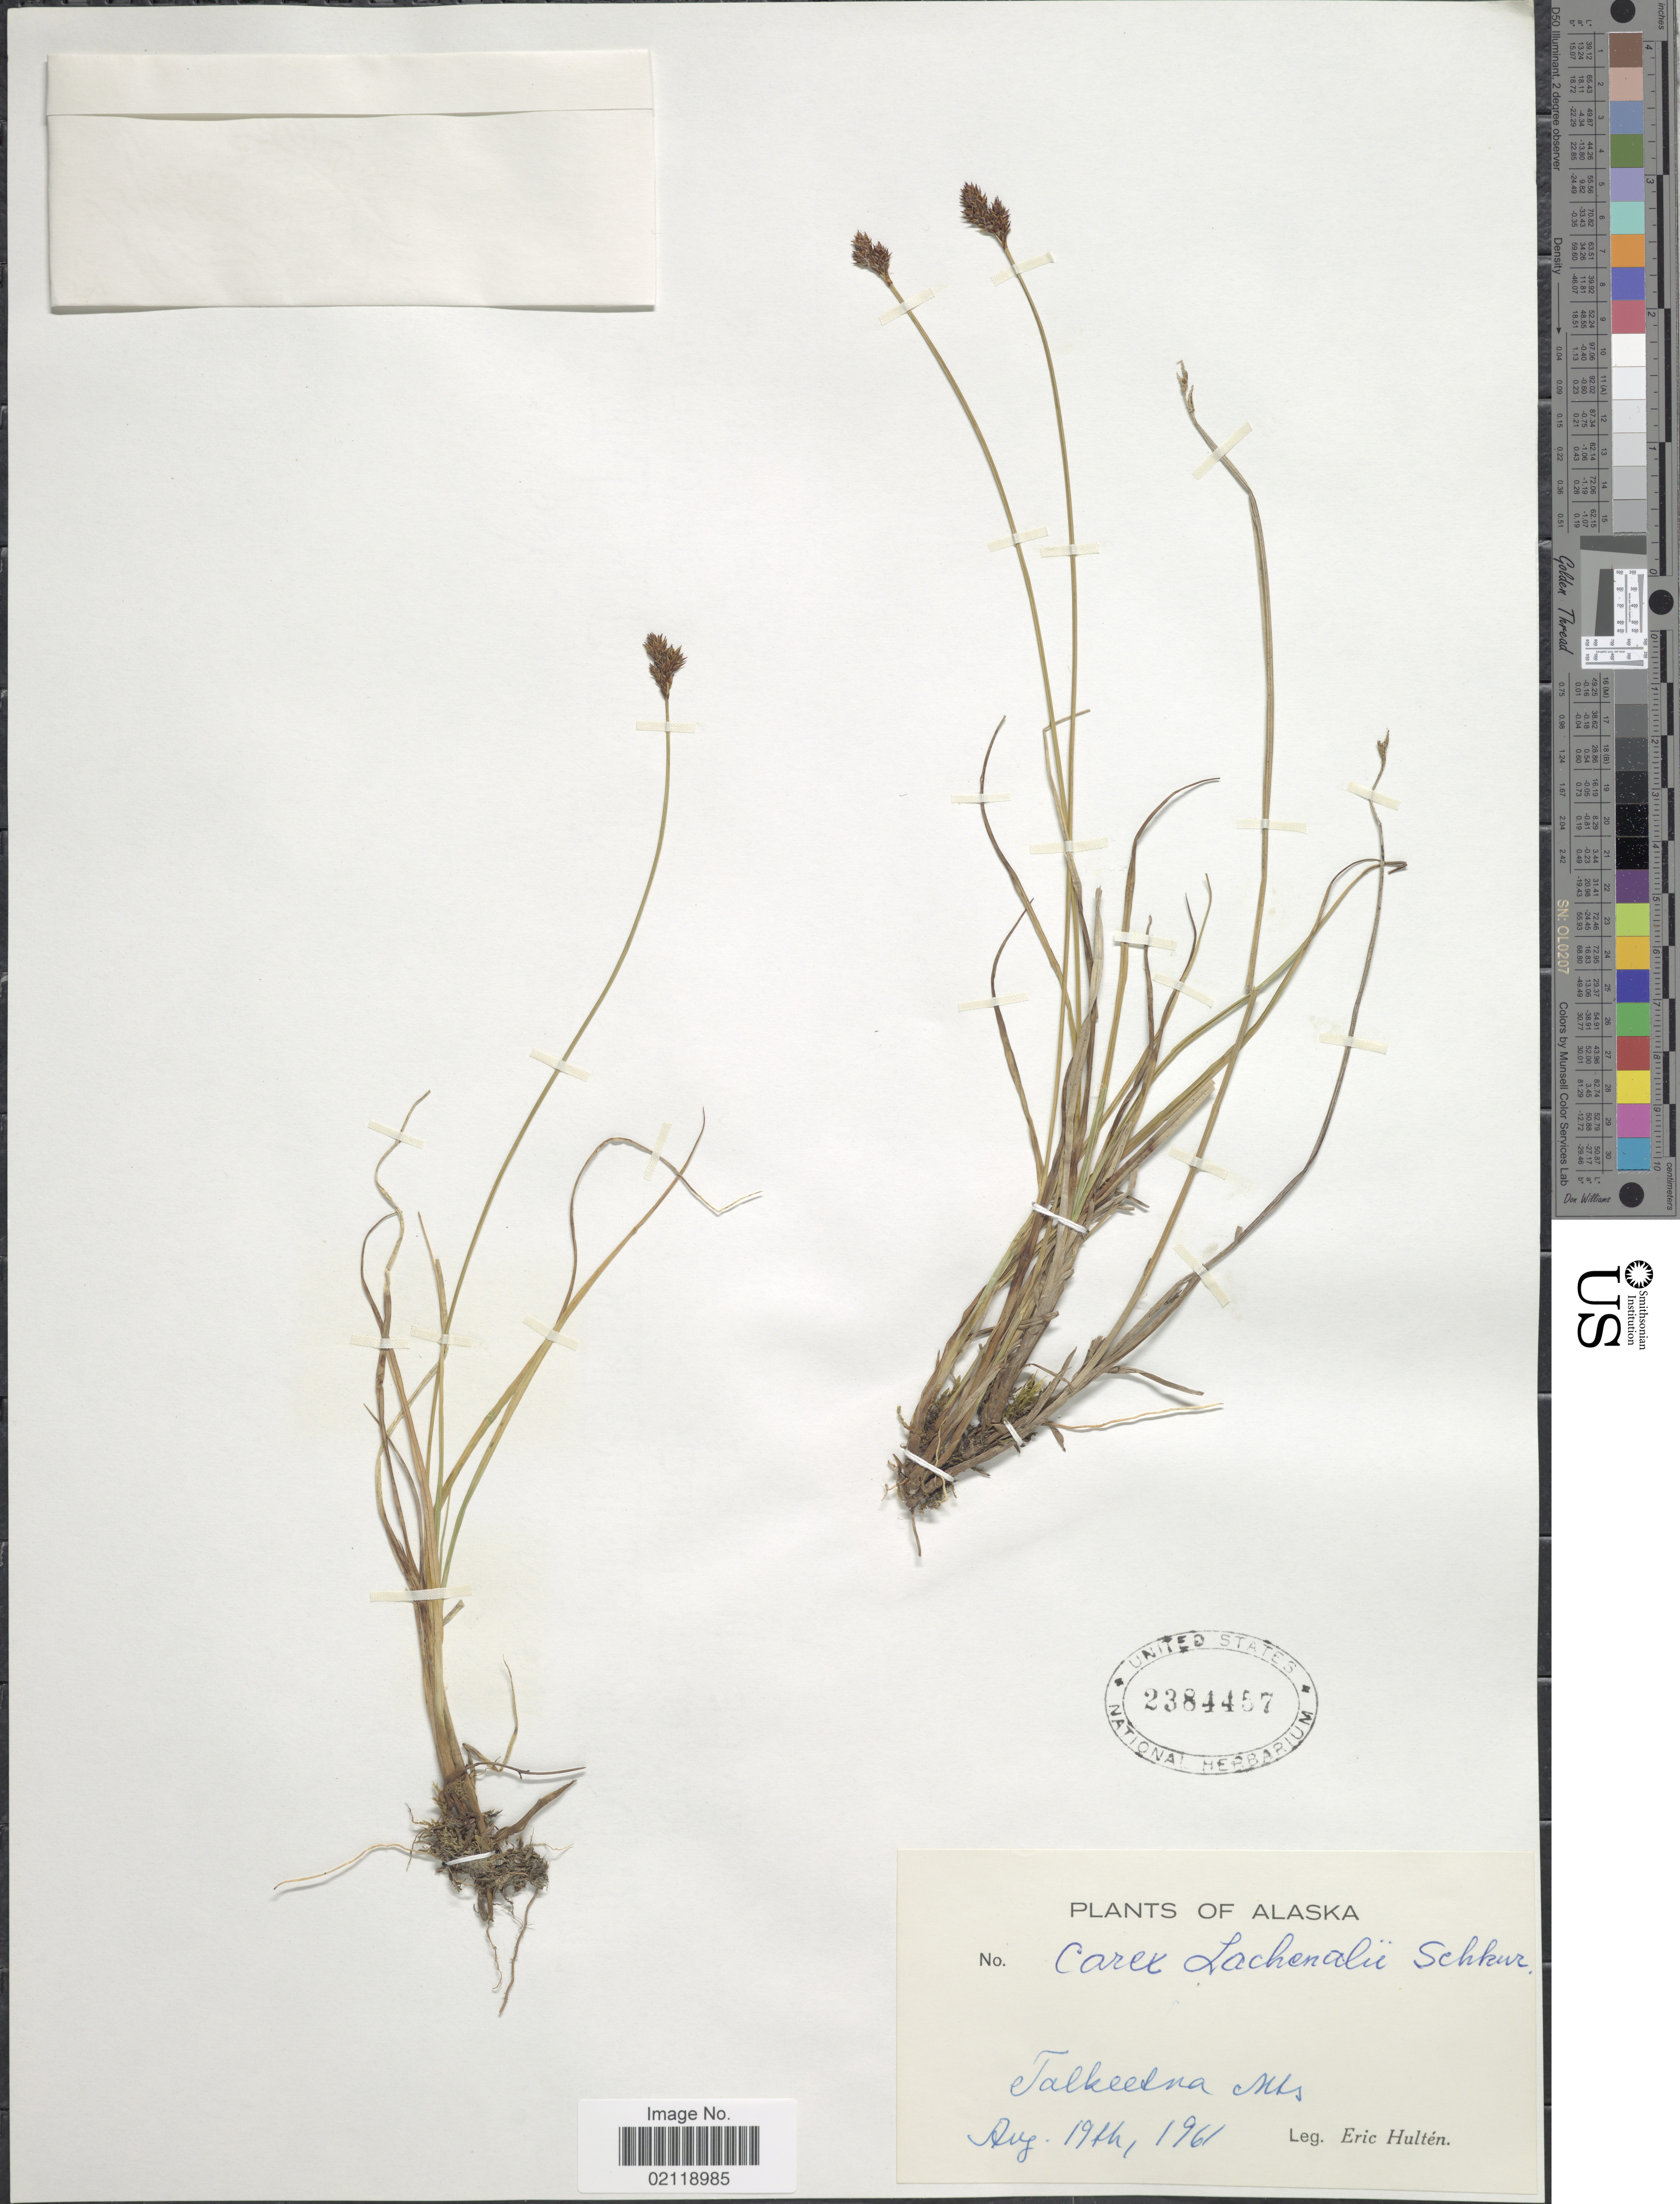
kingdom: Plantae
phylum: Tracheophyta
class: Liliopsida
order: Poales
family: Cyperaceae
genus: Carex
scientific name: Carex lachenalii subsp. lachenalii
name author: Schkuhr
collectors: E. G. Hultén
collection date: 1961-08-19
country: United States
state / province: Alaska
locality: Talkeetna Mts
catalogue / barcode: US 2384457